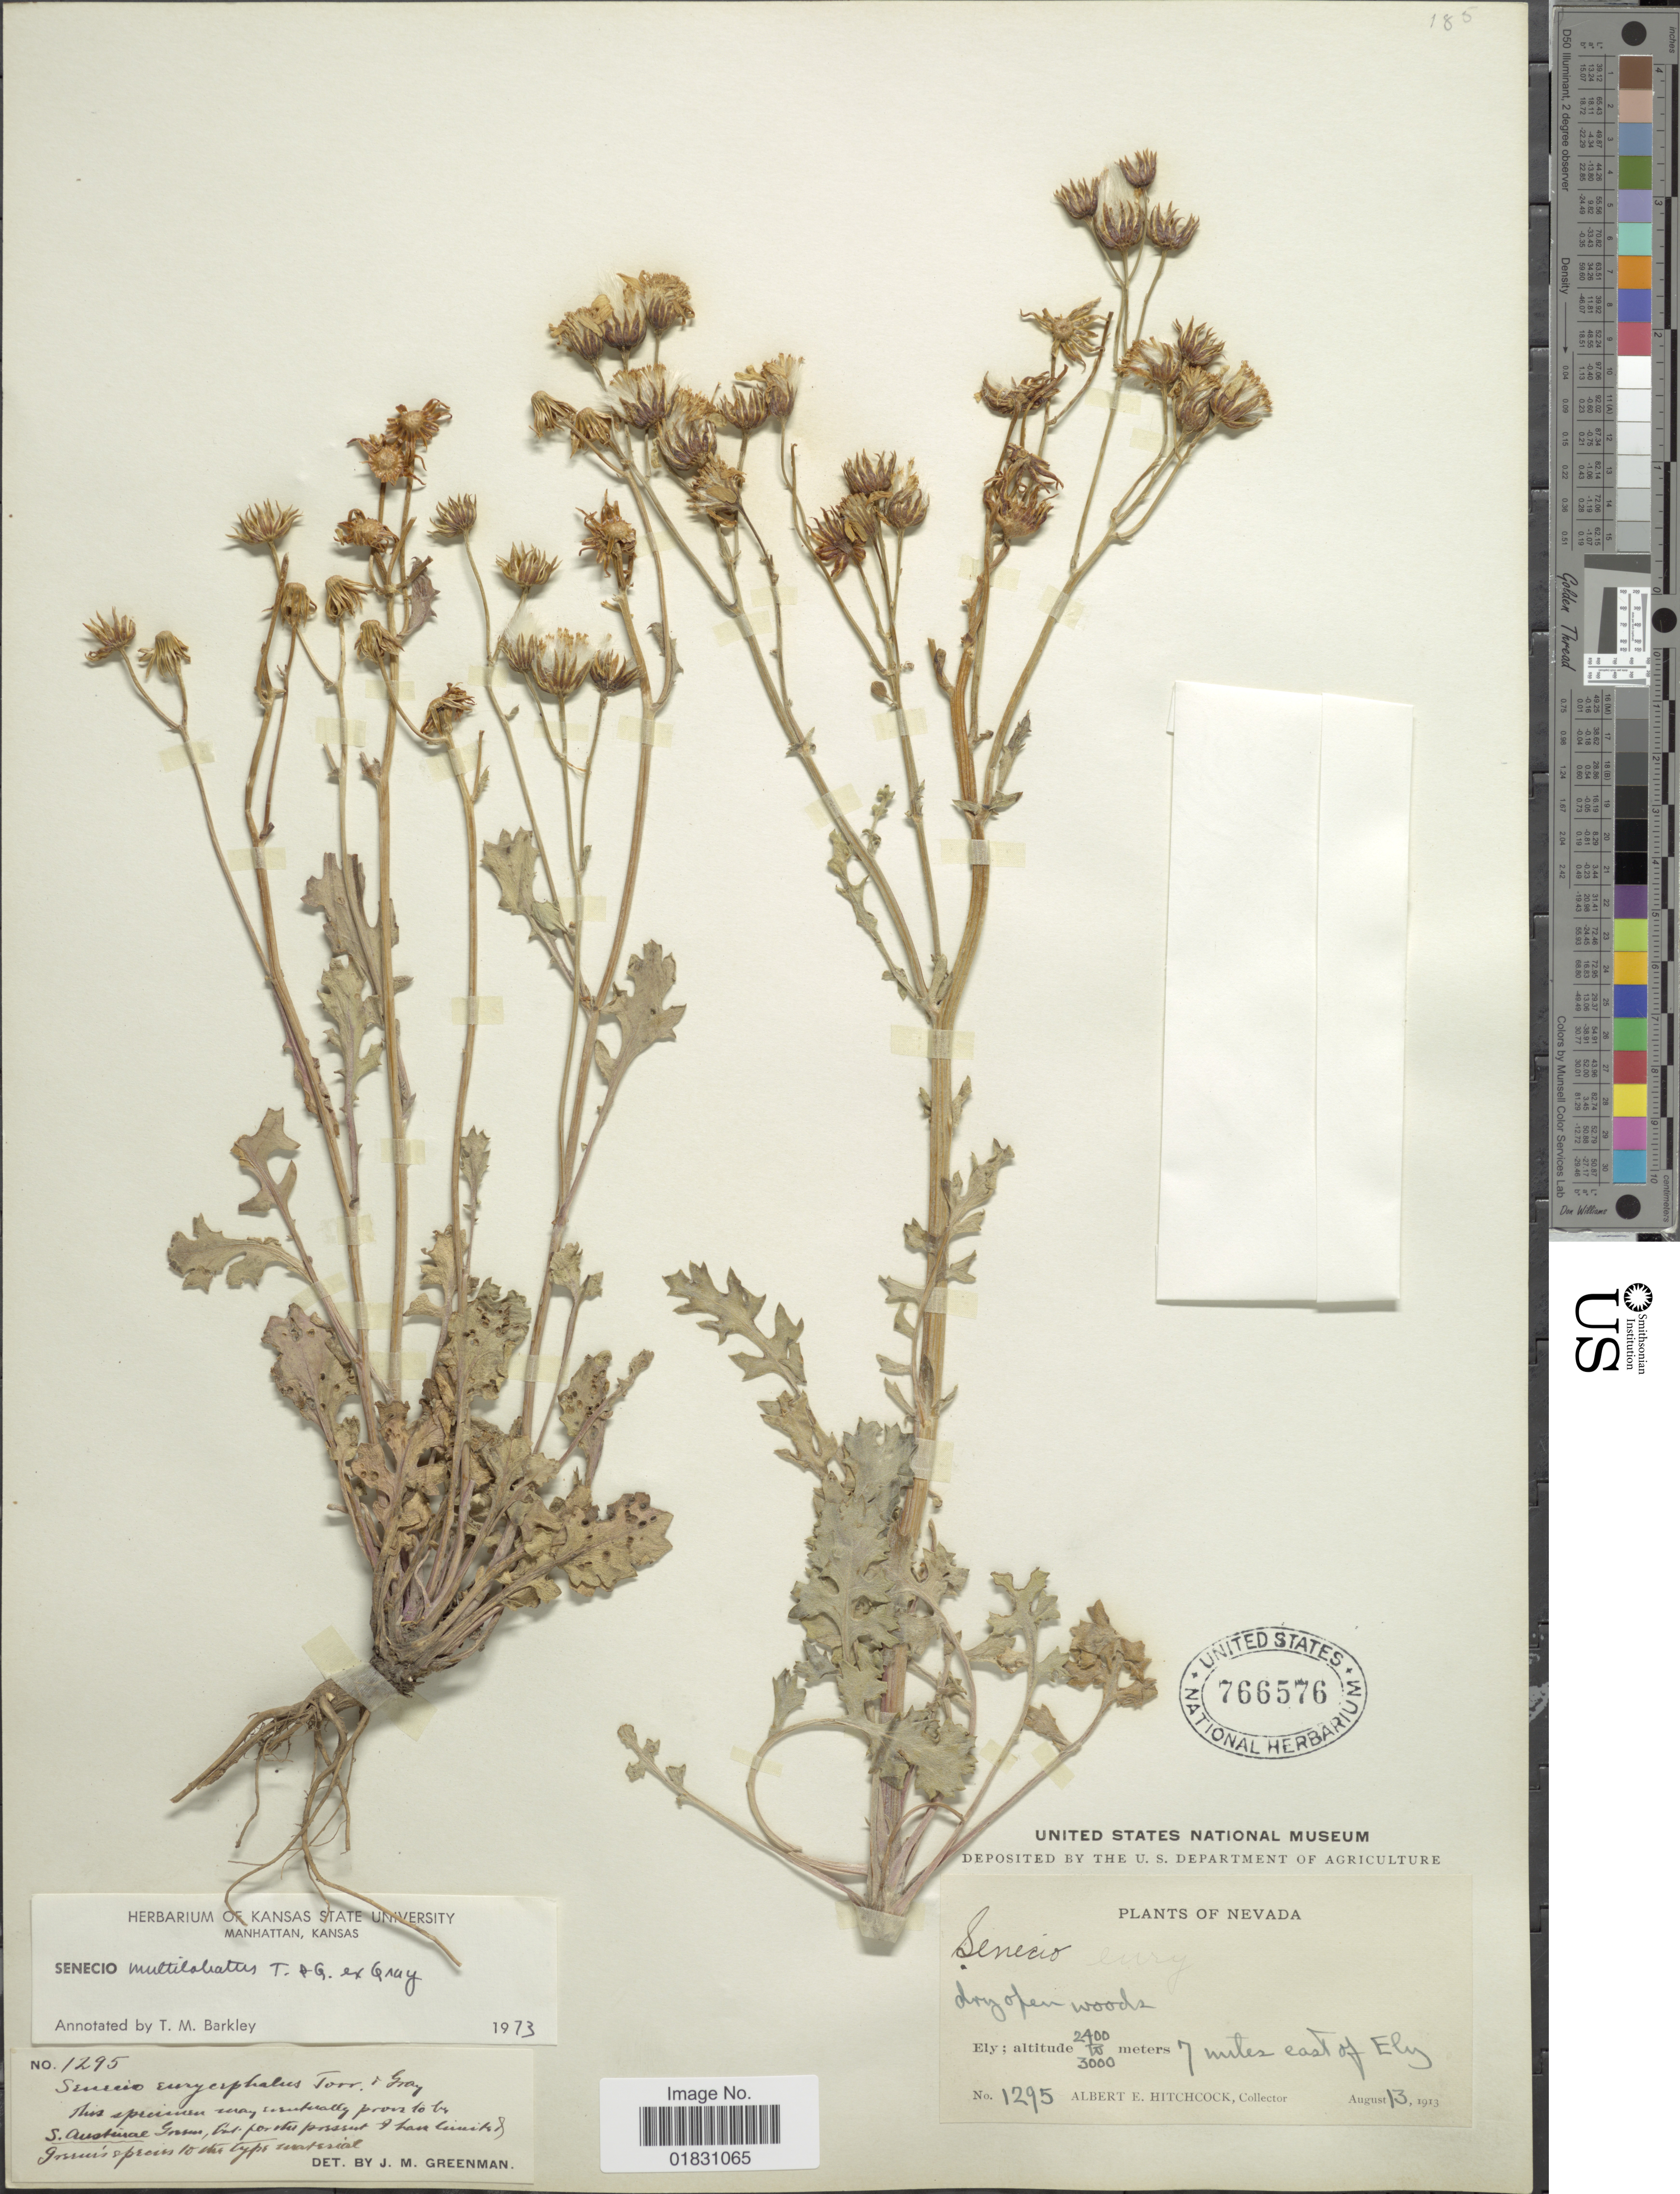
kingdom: Plantae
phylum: Tracheophyta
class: Magnoliopsida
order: Asterales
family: Asteraceae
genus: Packera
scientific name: Packera multilobata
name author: (Torr. & A. Gray) W.A. Weber & Á. Löve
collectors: A. Hitchcock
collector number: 1295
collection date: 1913-08-13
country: United States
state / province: Nevada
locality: Ely, 7 miles east of Ely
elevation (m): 2400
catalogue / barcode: US 766576